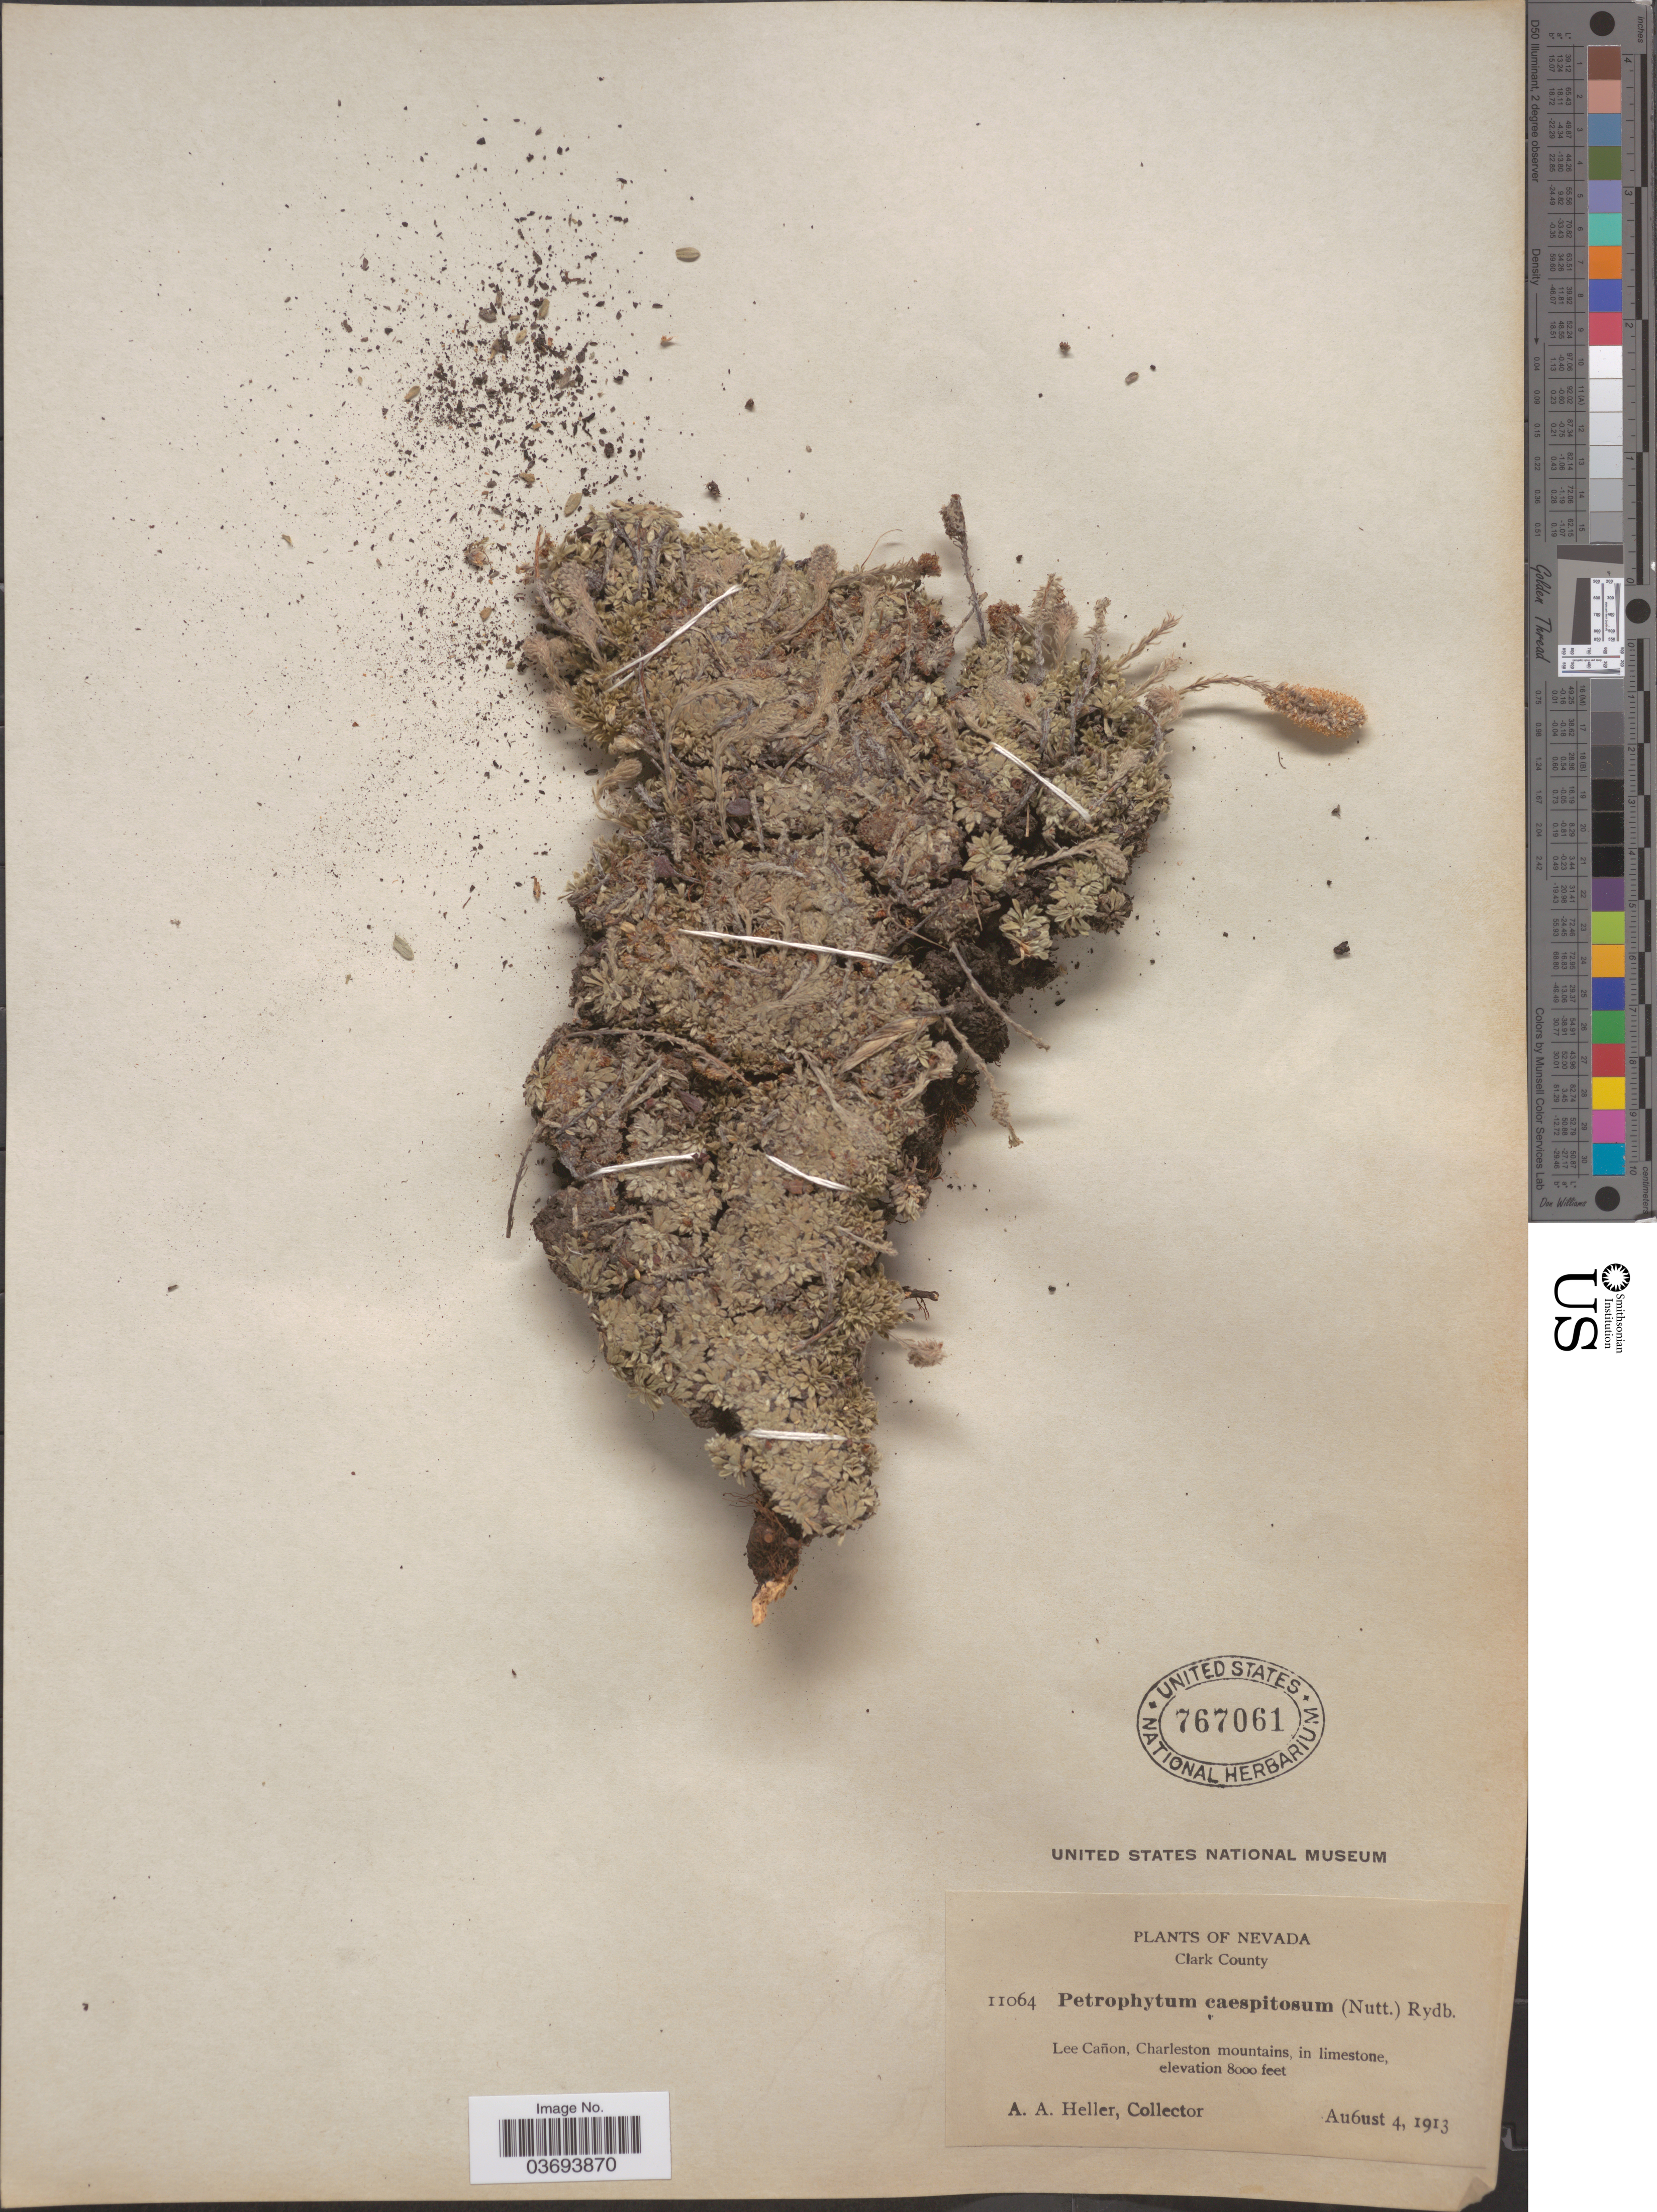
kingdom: Plantae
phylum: Tracheophyta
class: Magnoliopsida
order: Rosales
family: Rosaceae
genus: Petrophytum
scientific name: Petrophytum caespitosum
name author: (Nutt.) Rydb.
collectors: A. A. Heller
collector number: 11064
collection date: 1913-08-04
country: United States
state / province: Nevada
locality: Clark County. Lee Cañon, Charleston mountains.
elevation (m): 2438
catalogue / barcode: US 767061